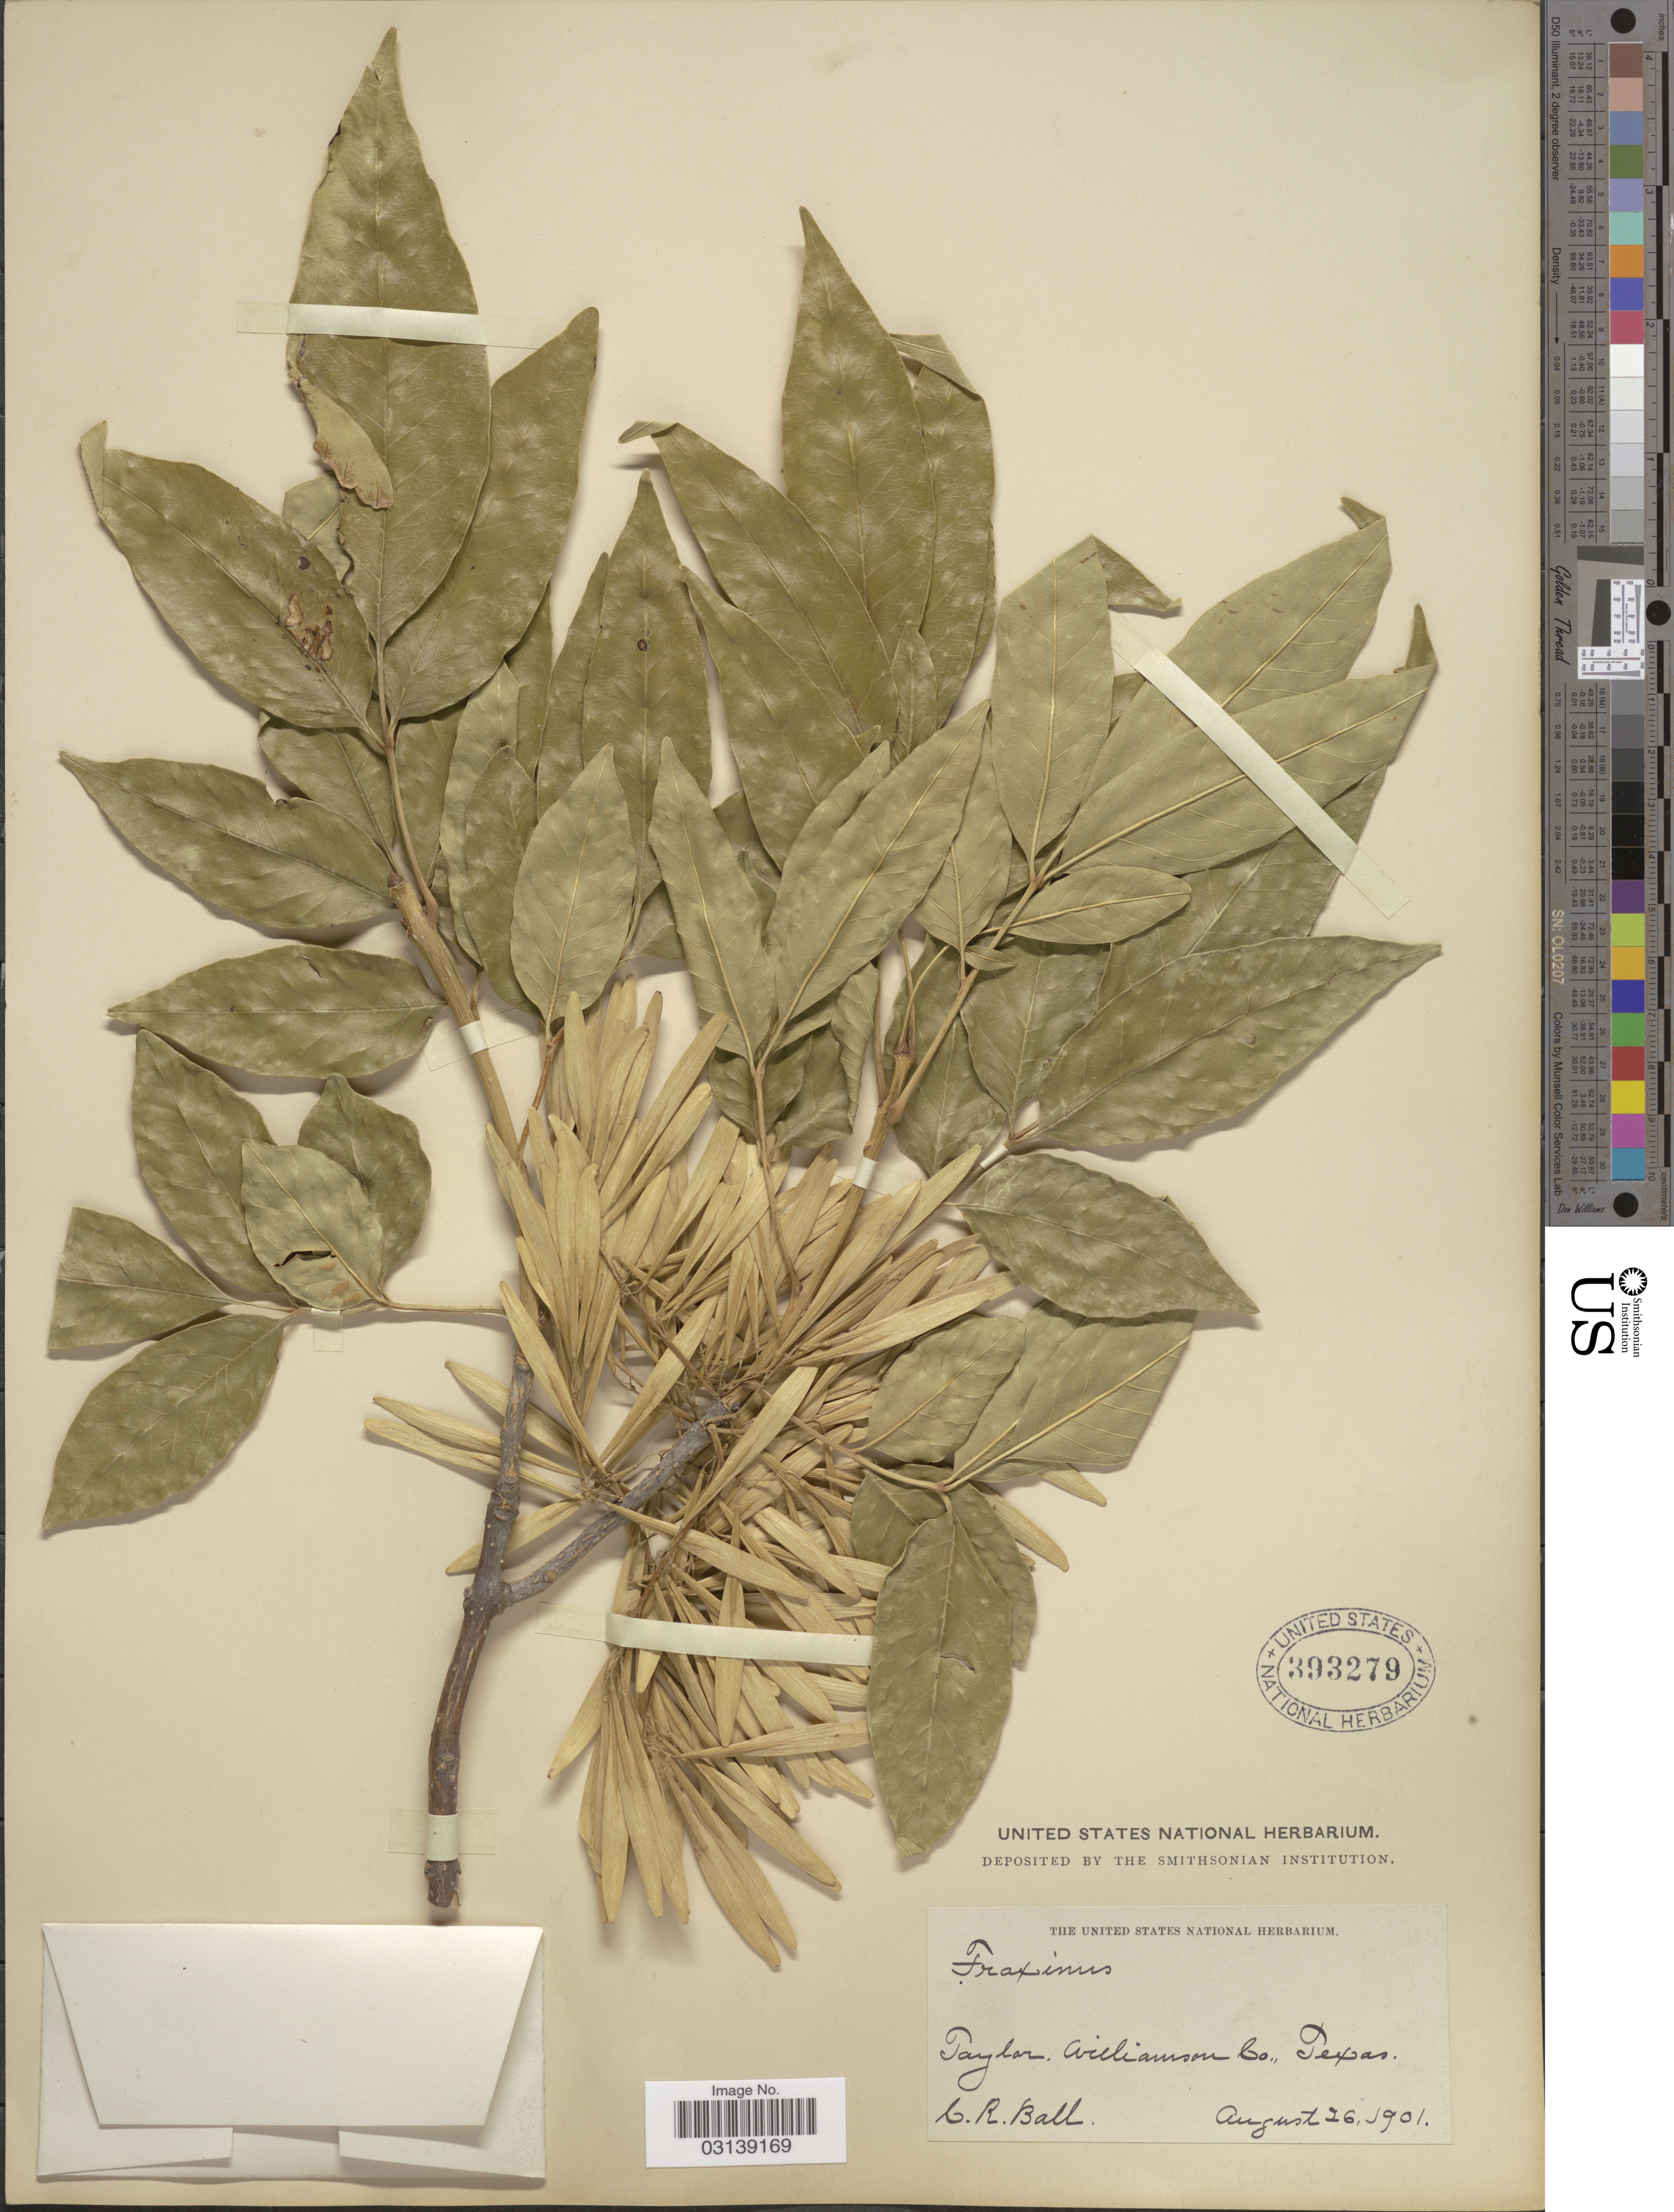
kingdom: Plantae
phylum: Tracheophyta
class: Magnoliopsida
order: Lamiales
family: Oleaceae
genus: Fraxinus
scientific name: Fraxinus pennsylvanica var. lanceolata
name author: Sarg.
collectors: C. R. Ball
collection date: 1901-08-26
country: United States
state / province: Texas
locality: Taylor, Williamson Co.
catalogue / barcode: US 393279